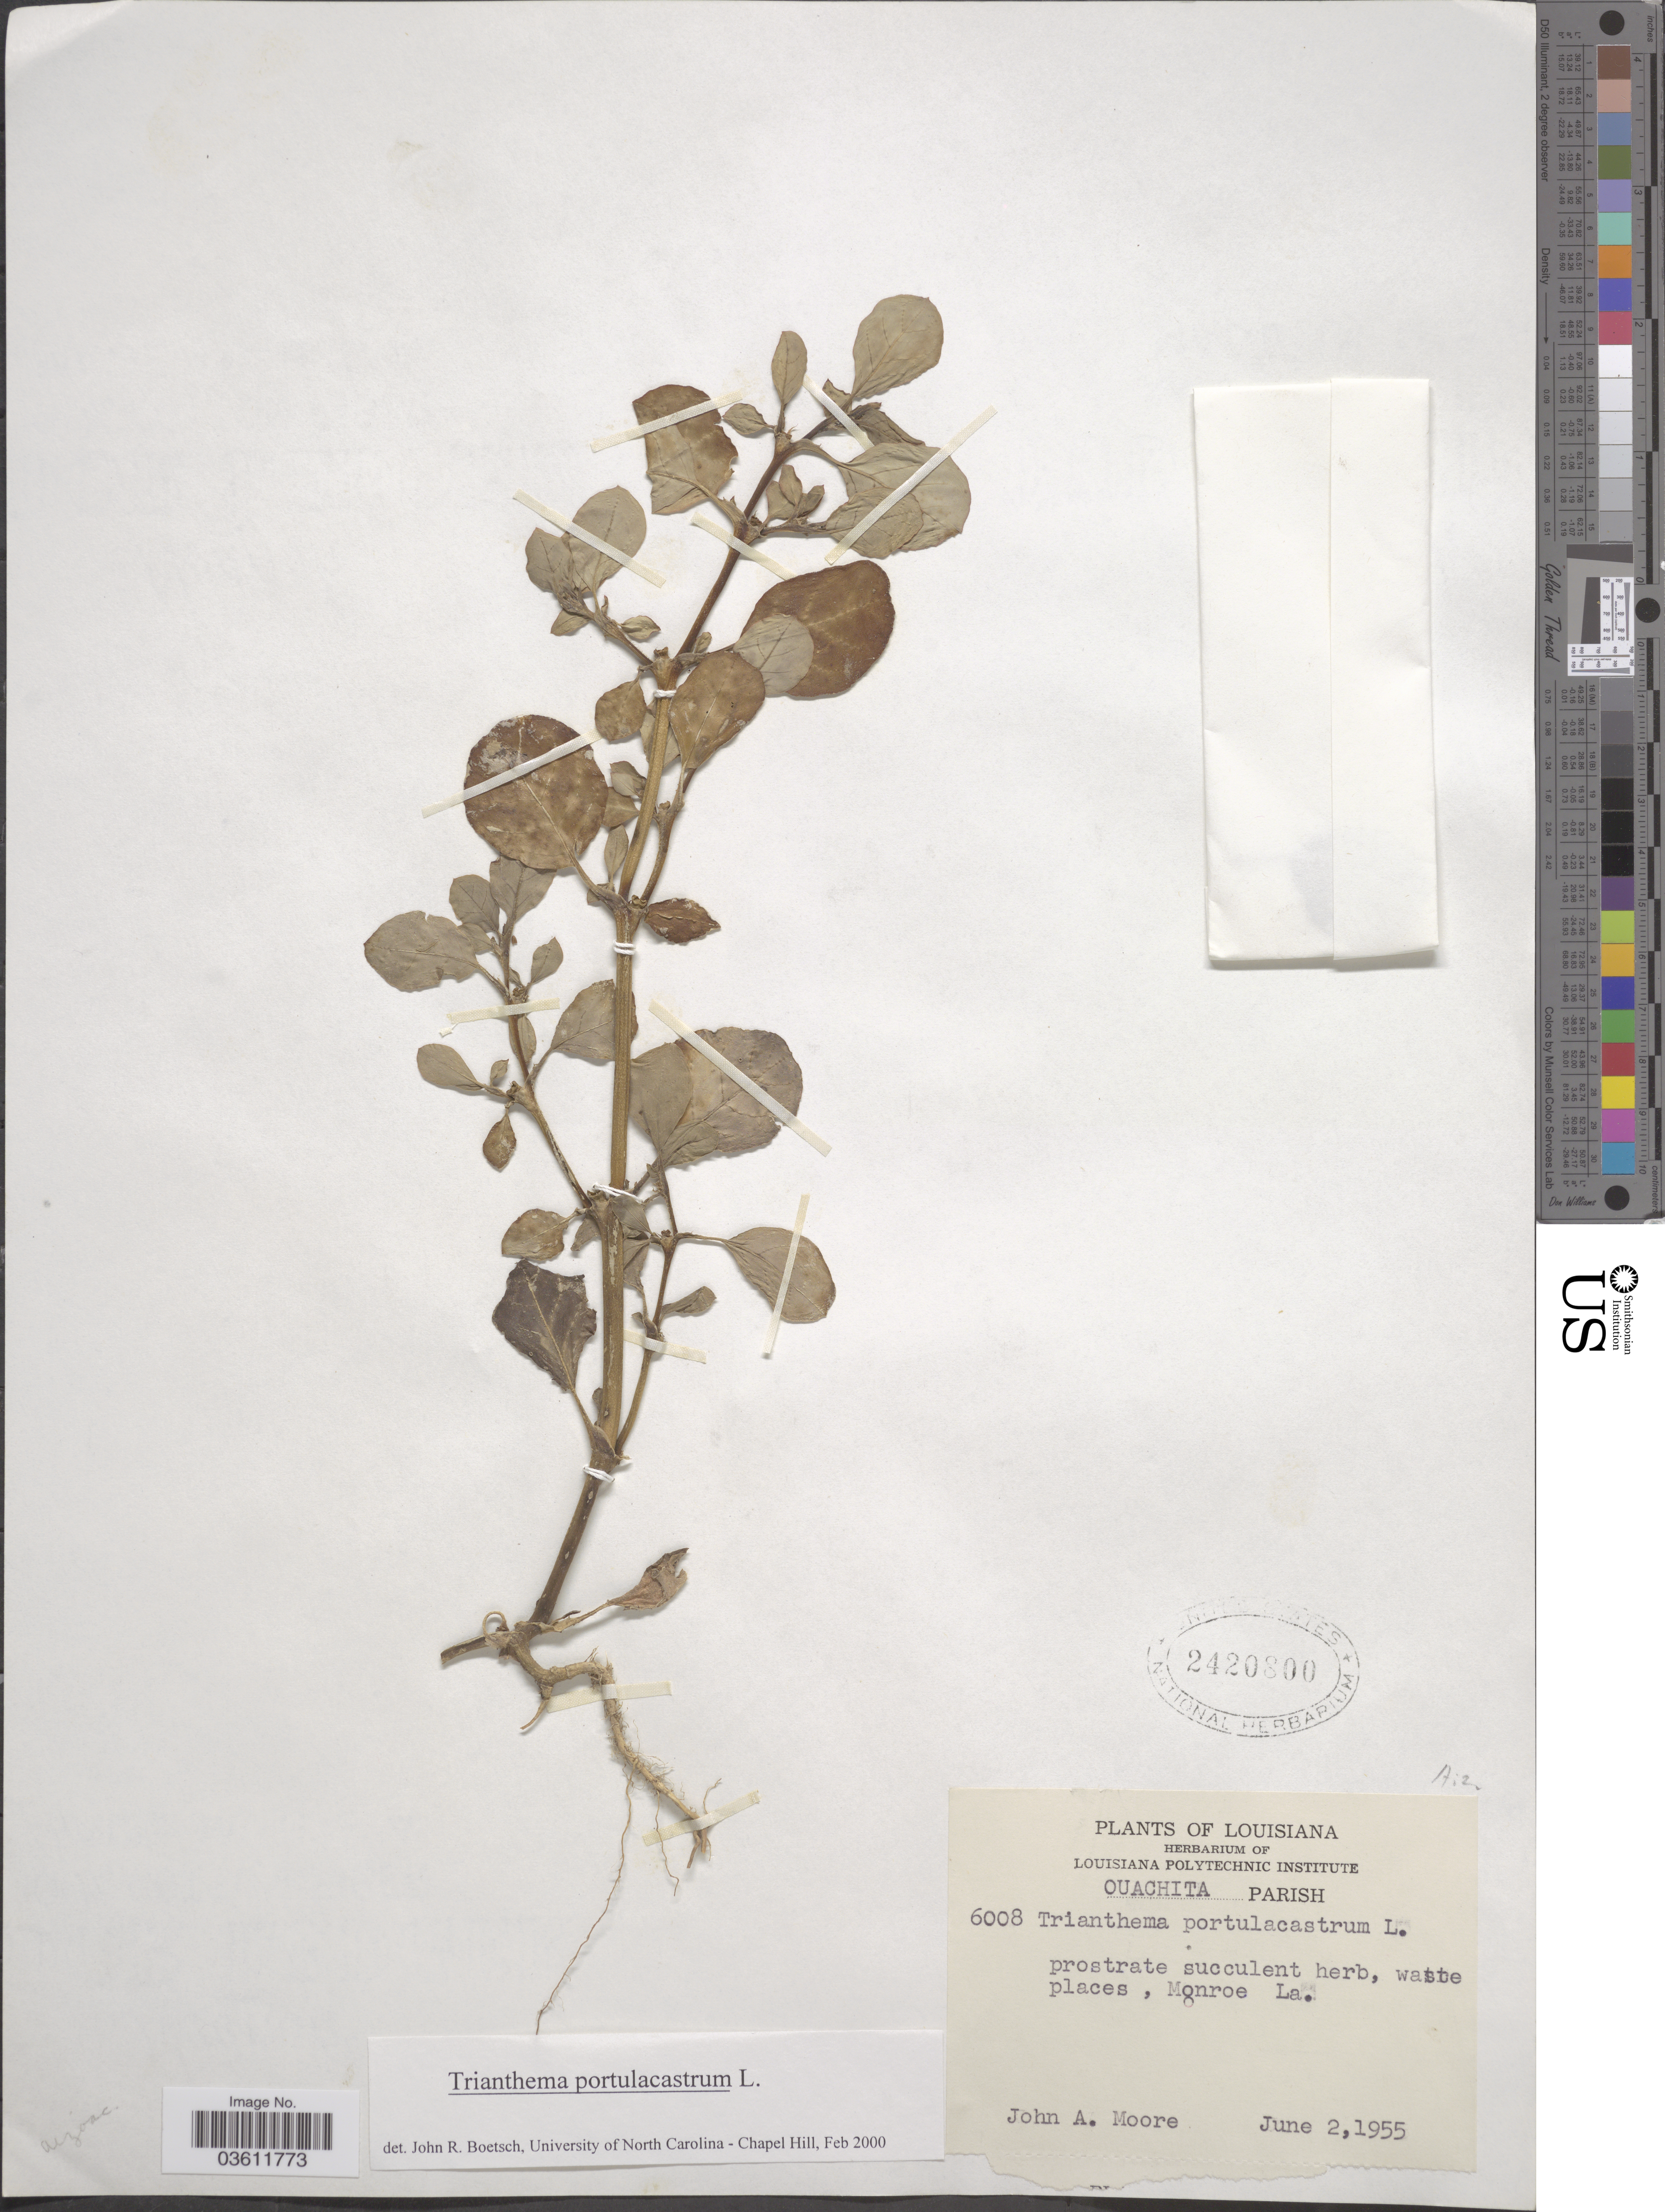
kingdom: Plantae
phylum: Tracheophyta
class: Magnoliopsida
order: Caryophyllales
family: Aizoaceae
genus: Trianthema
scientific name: Trianthema portulacastrum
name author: L.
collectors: J. A. Moore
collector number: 6008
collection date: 1955-06-02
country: United States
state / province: Louisiana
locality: Ouachita Parish. Monroe.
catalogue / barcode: US 2420800